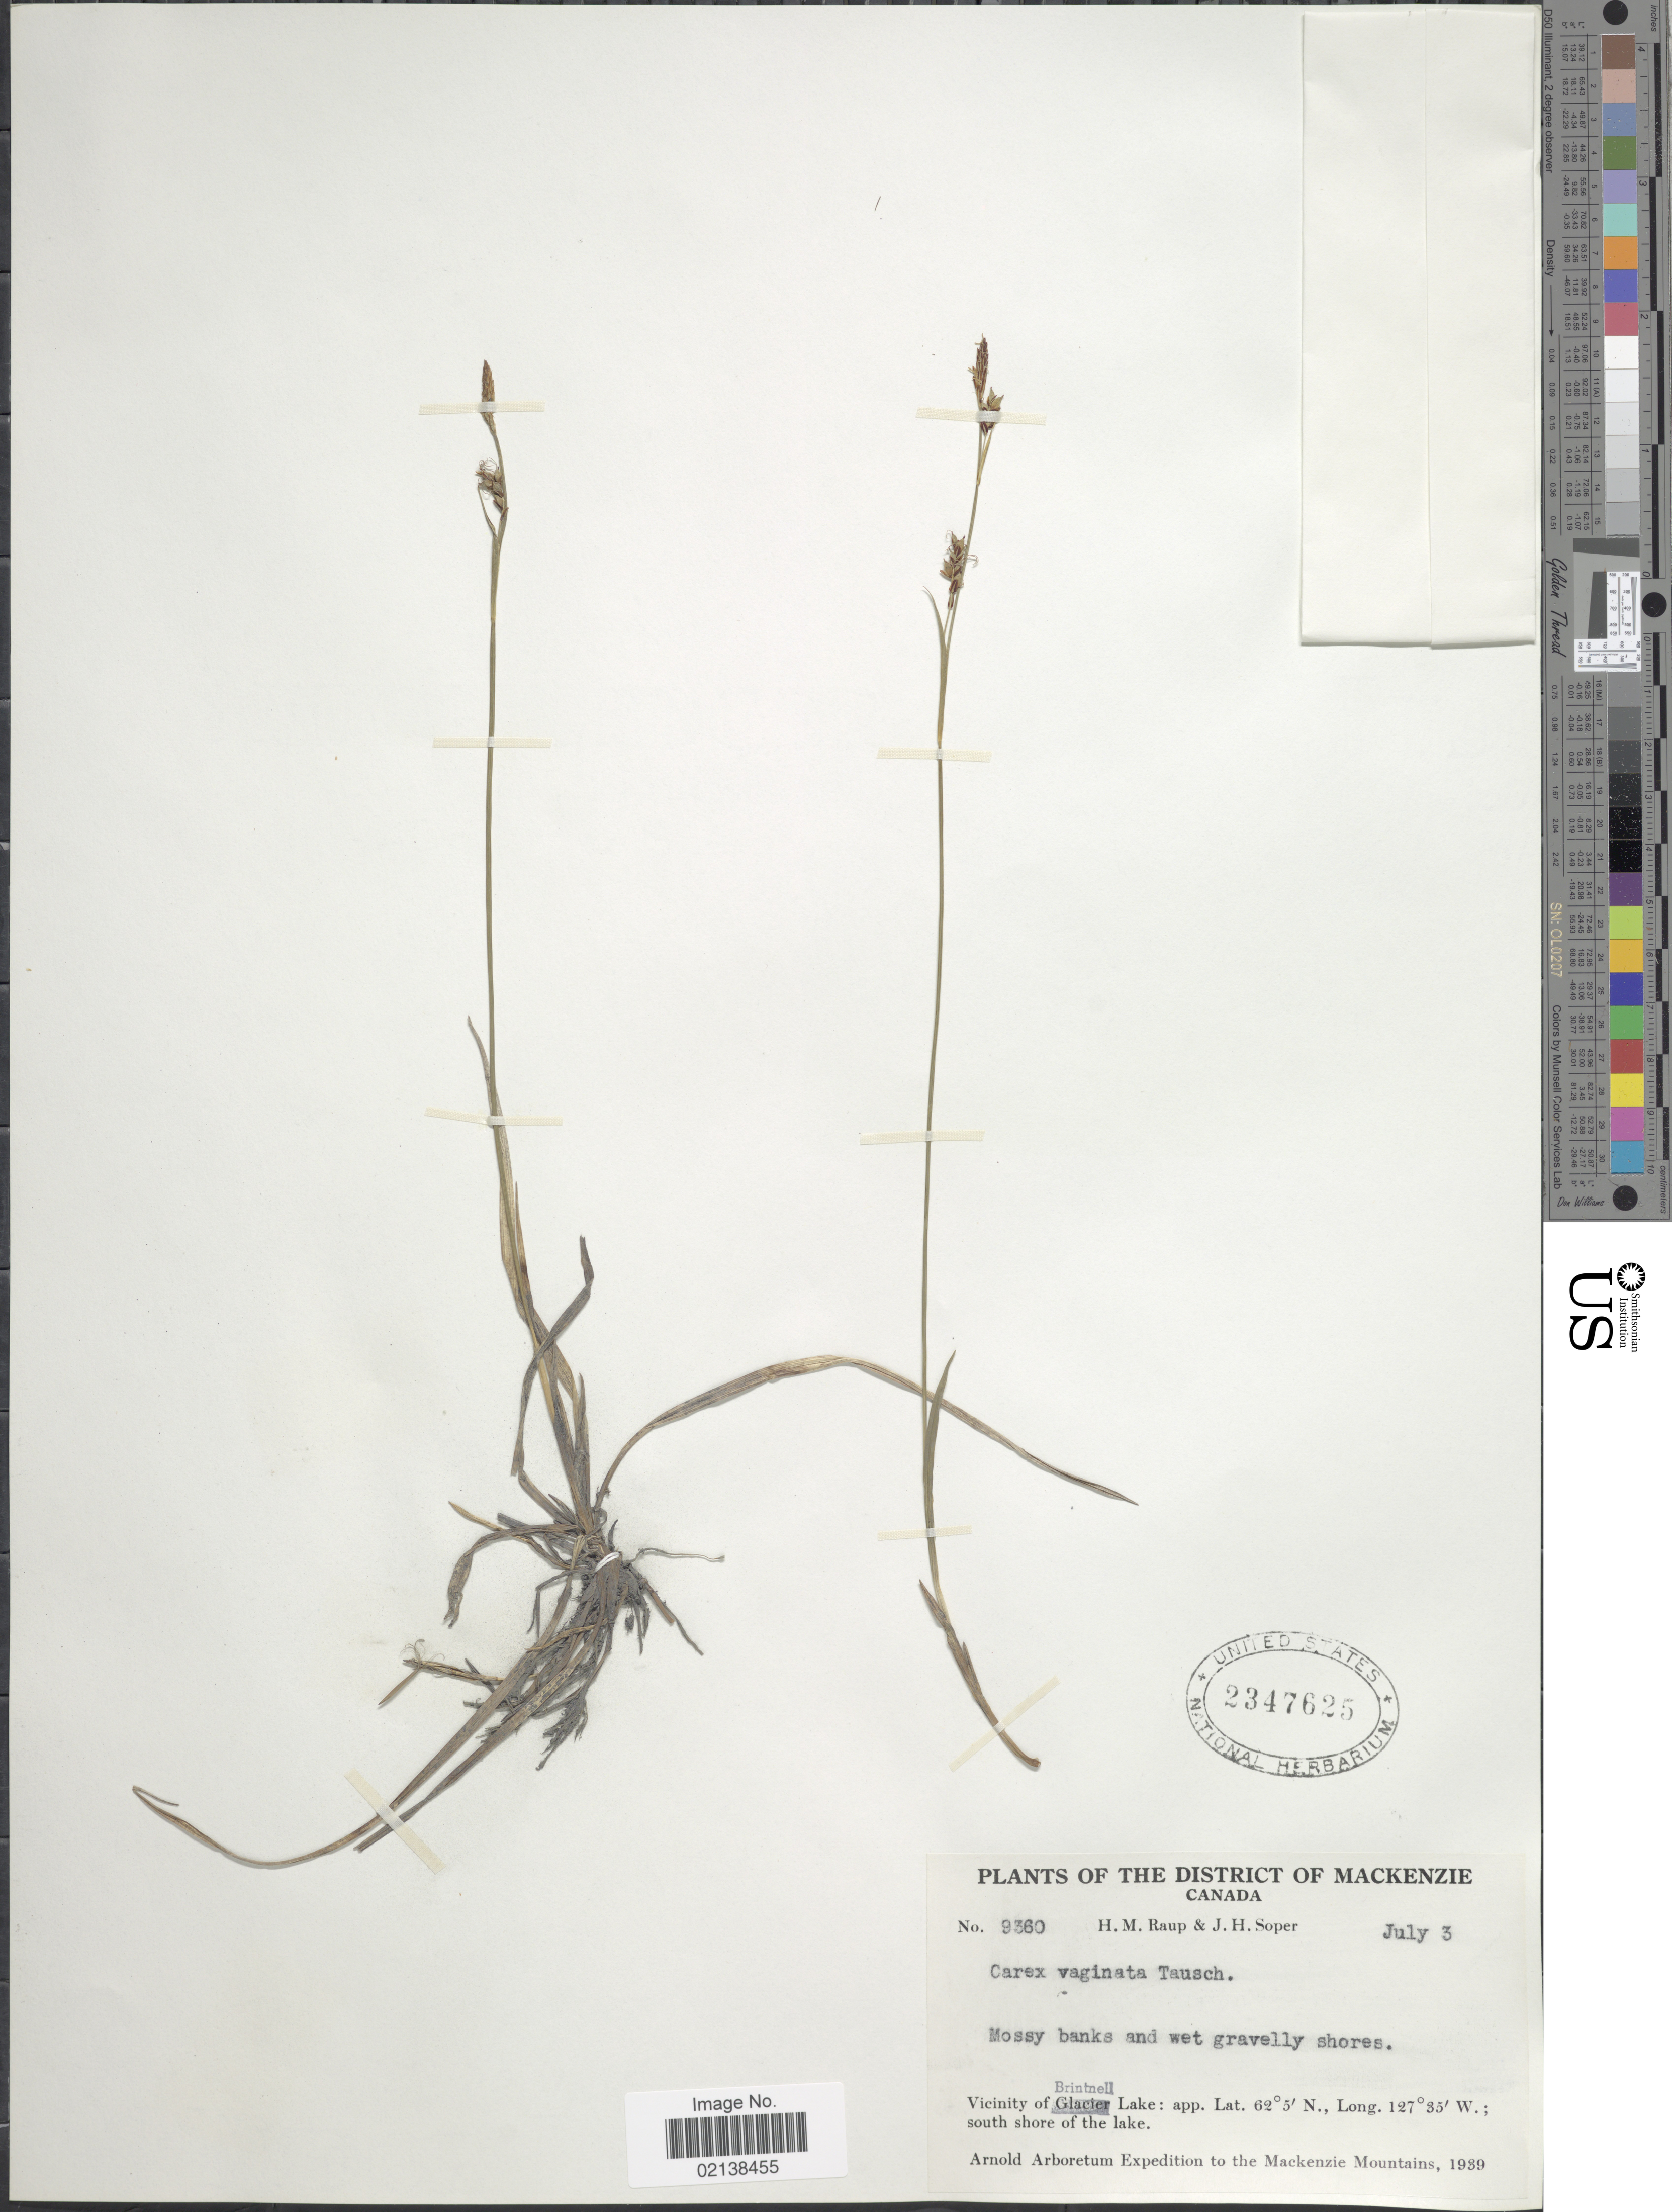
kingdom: Plantae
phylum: Tracheophyta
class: Liliopsida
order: Poales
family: Cyperaceae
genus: Carex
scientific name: Carex vaginata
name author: Tausch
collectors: H. Raup & J. H. Soper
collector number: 9360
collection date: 1939-07-03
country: Canada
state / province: British Columbia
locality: District of Mackenzie, mossy banks and wet gravelly shores, vicinity of Brintell Lake, south shore of the lake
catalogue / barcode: US 2347625